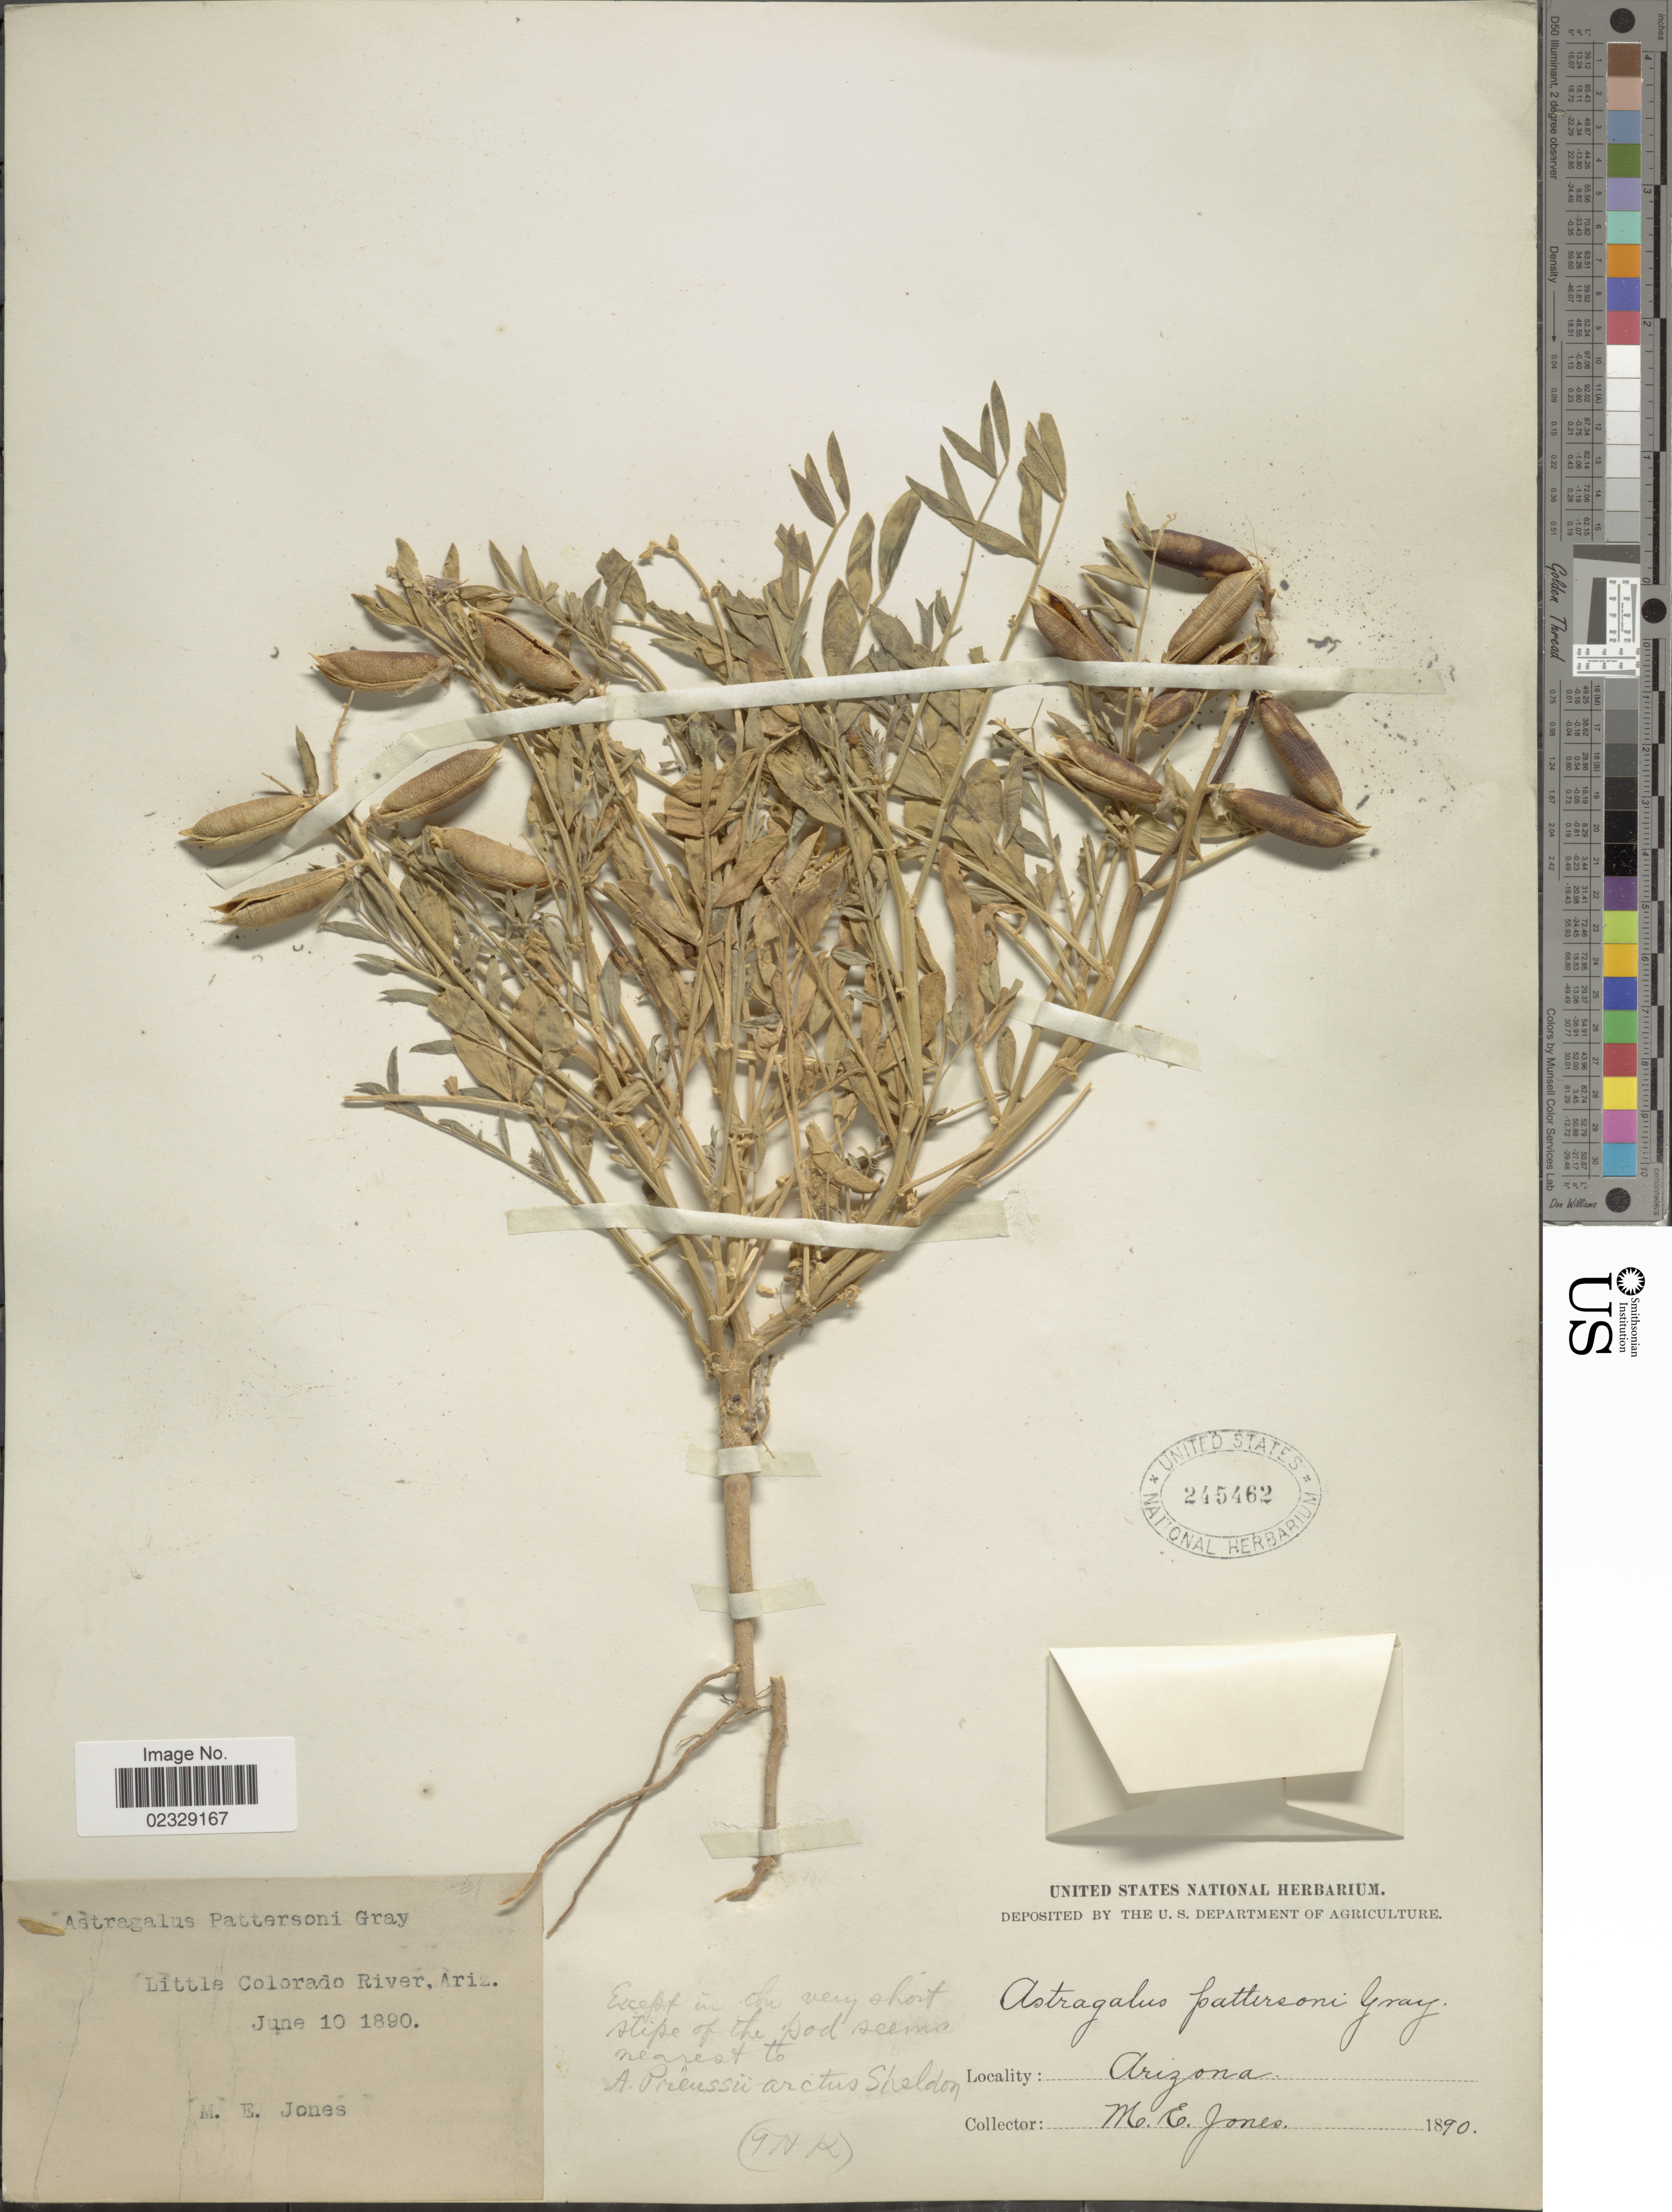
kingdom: Plantae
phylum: Tracheophyta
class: Magnoliopsida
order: Fabales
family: Fabaceae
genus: Astragalus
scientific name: Astragalus arctus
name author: (E. Sheld.) Tidestr.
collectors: M. E. Jones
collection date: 1890-06-10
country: United States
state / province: Arizona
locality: Little Colorado River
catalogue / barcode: US 245462